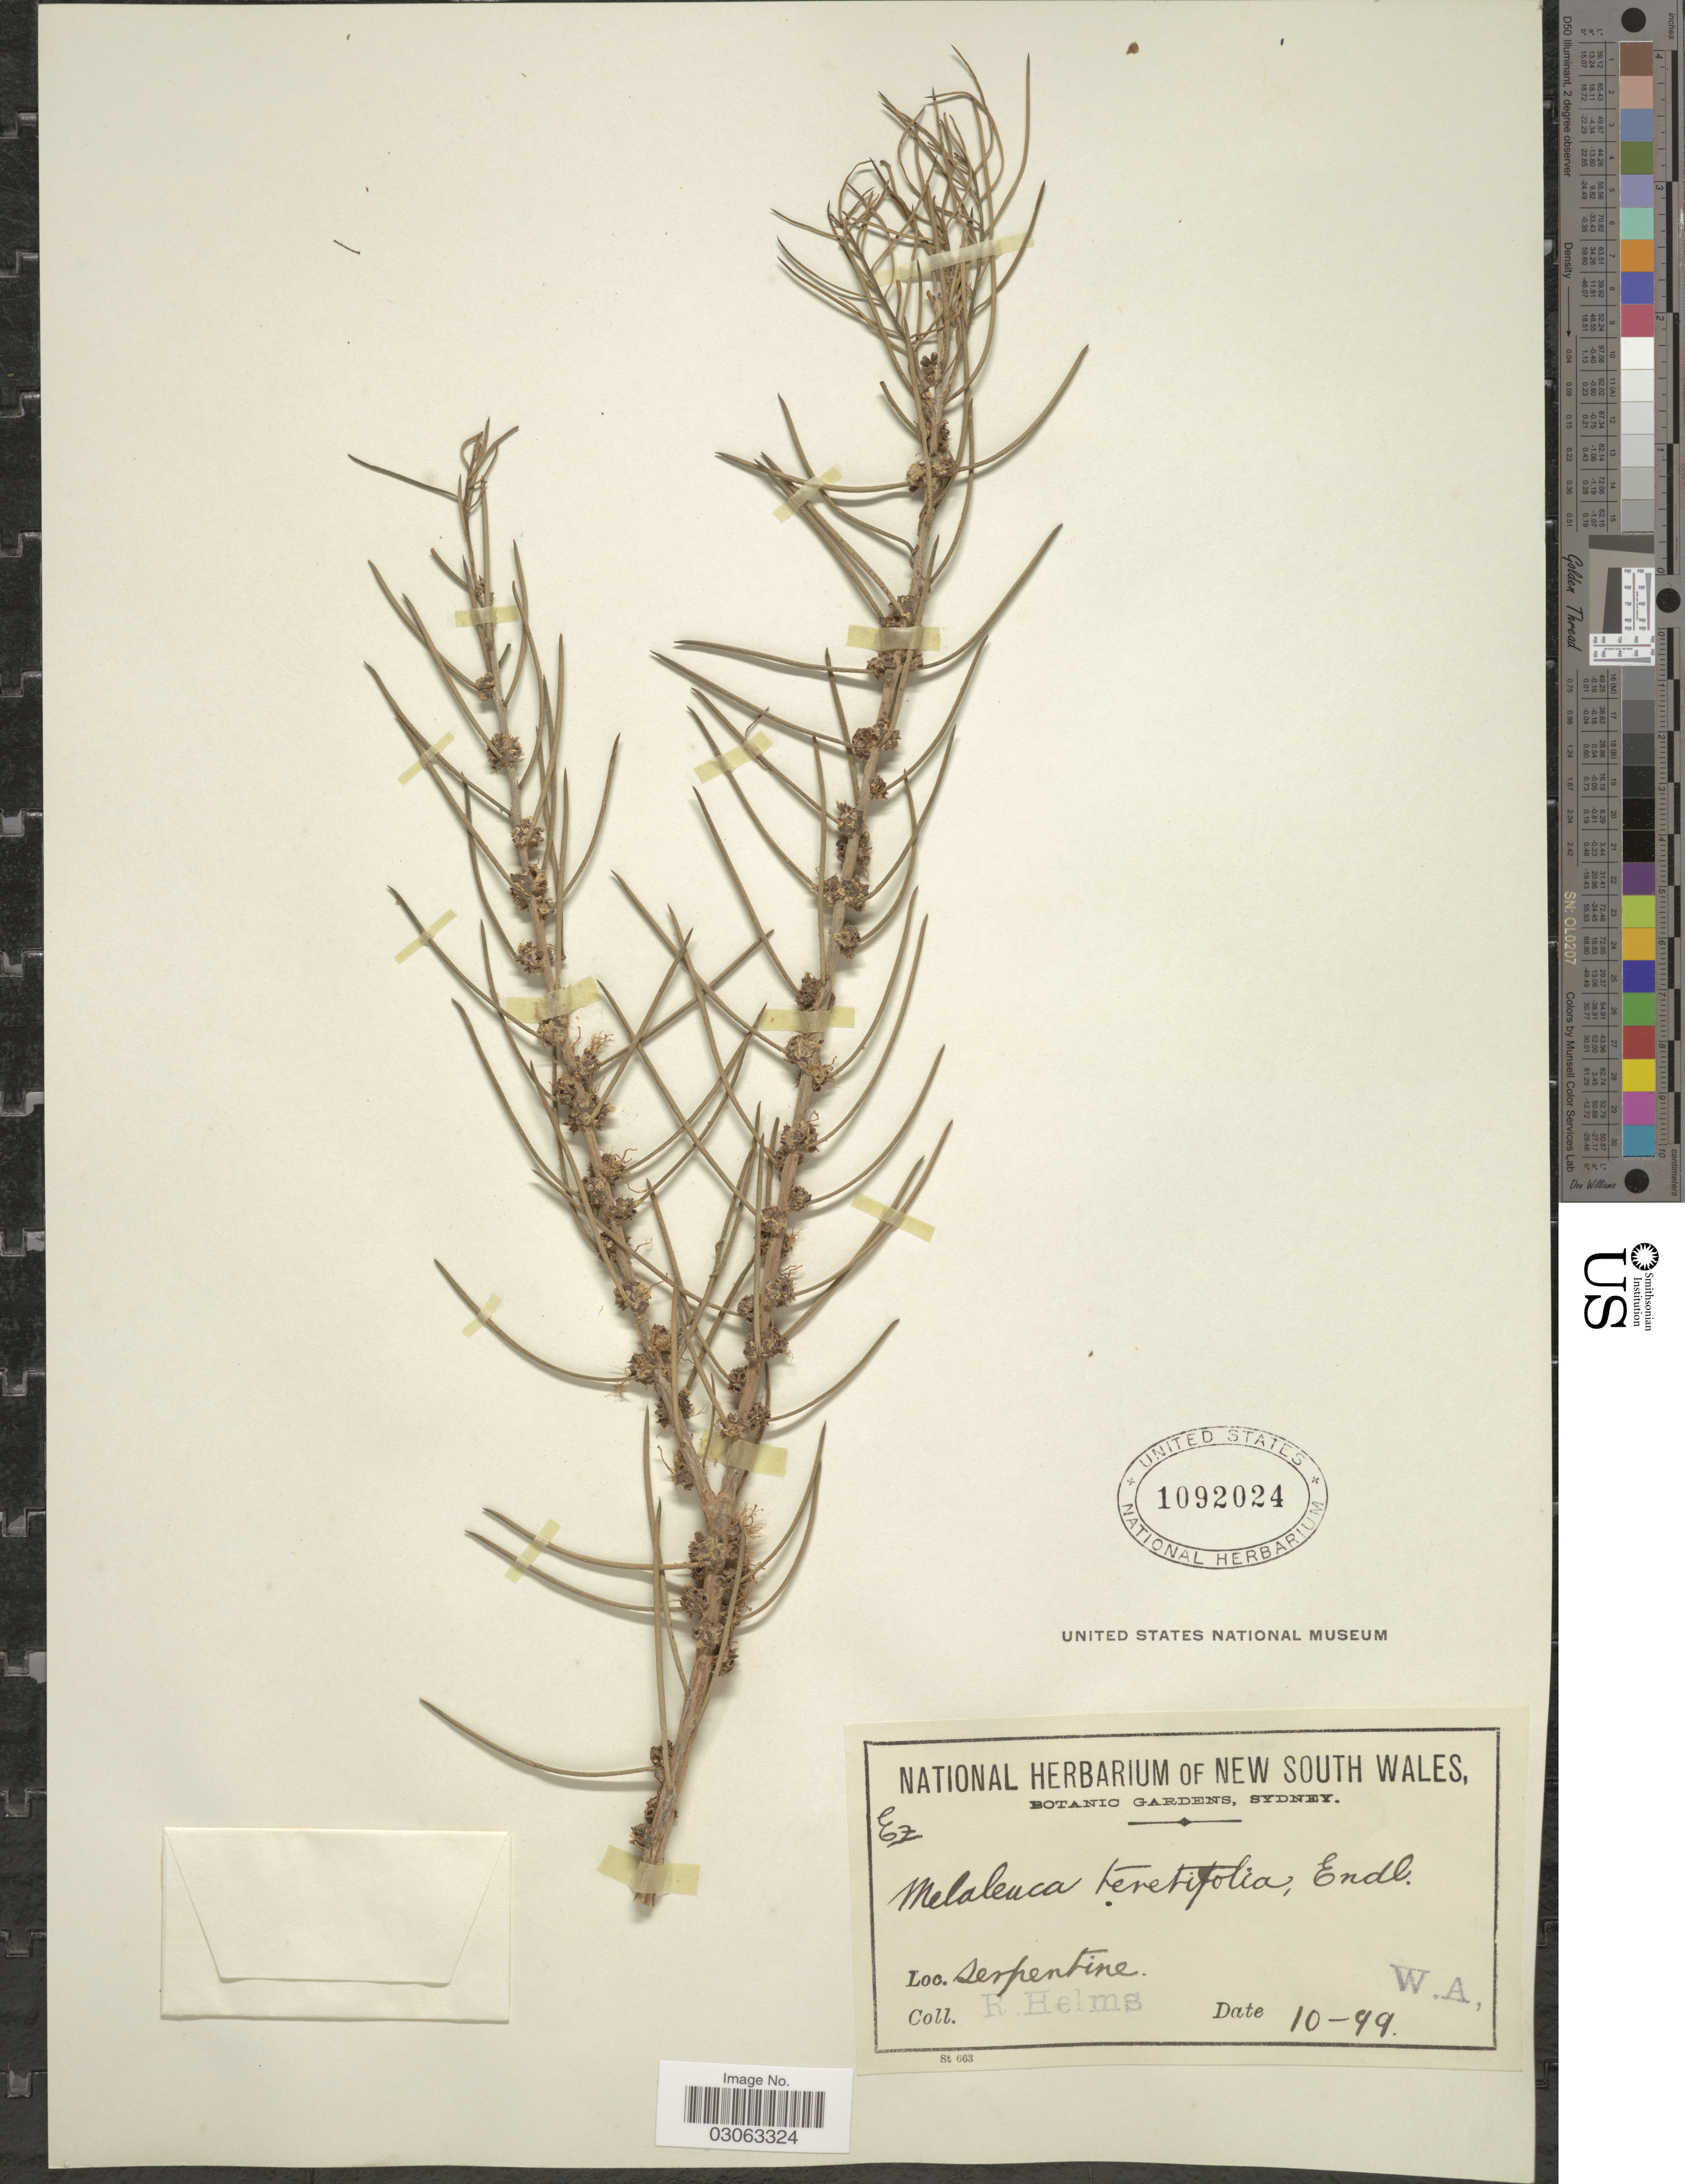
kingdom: Plantae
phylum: Tracheophyta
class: Magnoliopsida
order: Myrtales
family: Myrtaceae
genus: Melaleuca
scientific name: Melaleuca teretifolia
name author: Endl.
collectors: R. Helms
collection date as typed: Transcribed d/m/y: /10/99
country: Australia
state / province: Western Australia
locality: Serpentine.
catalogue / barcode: US 1092024